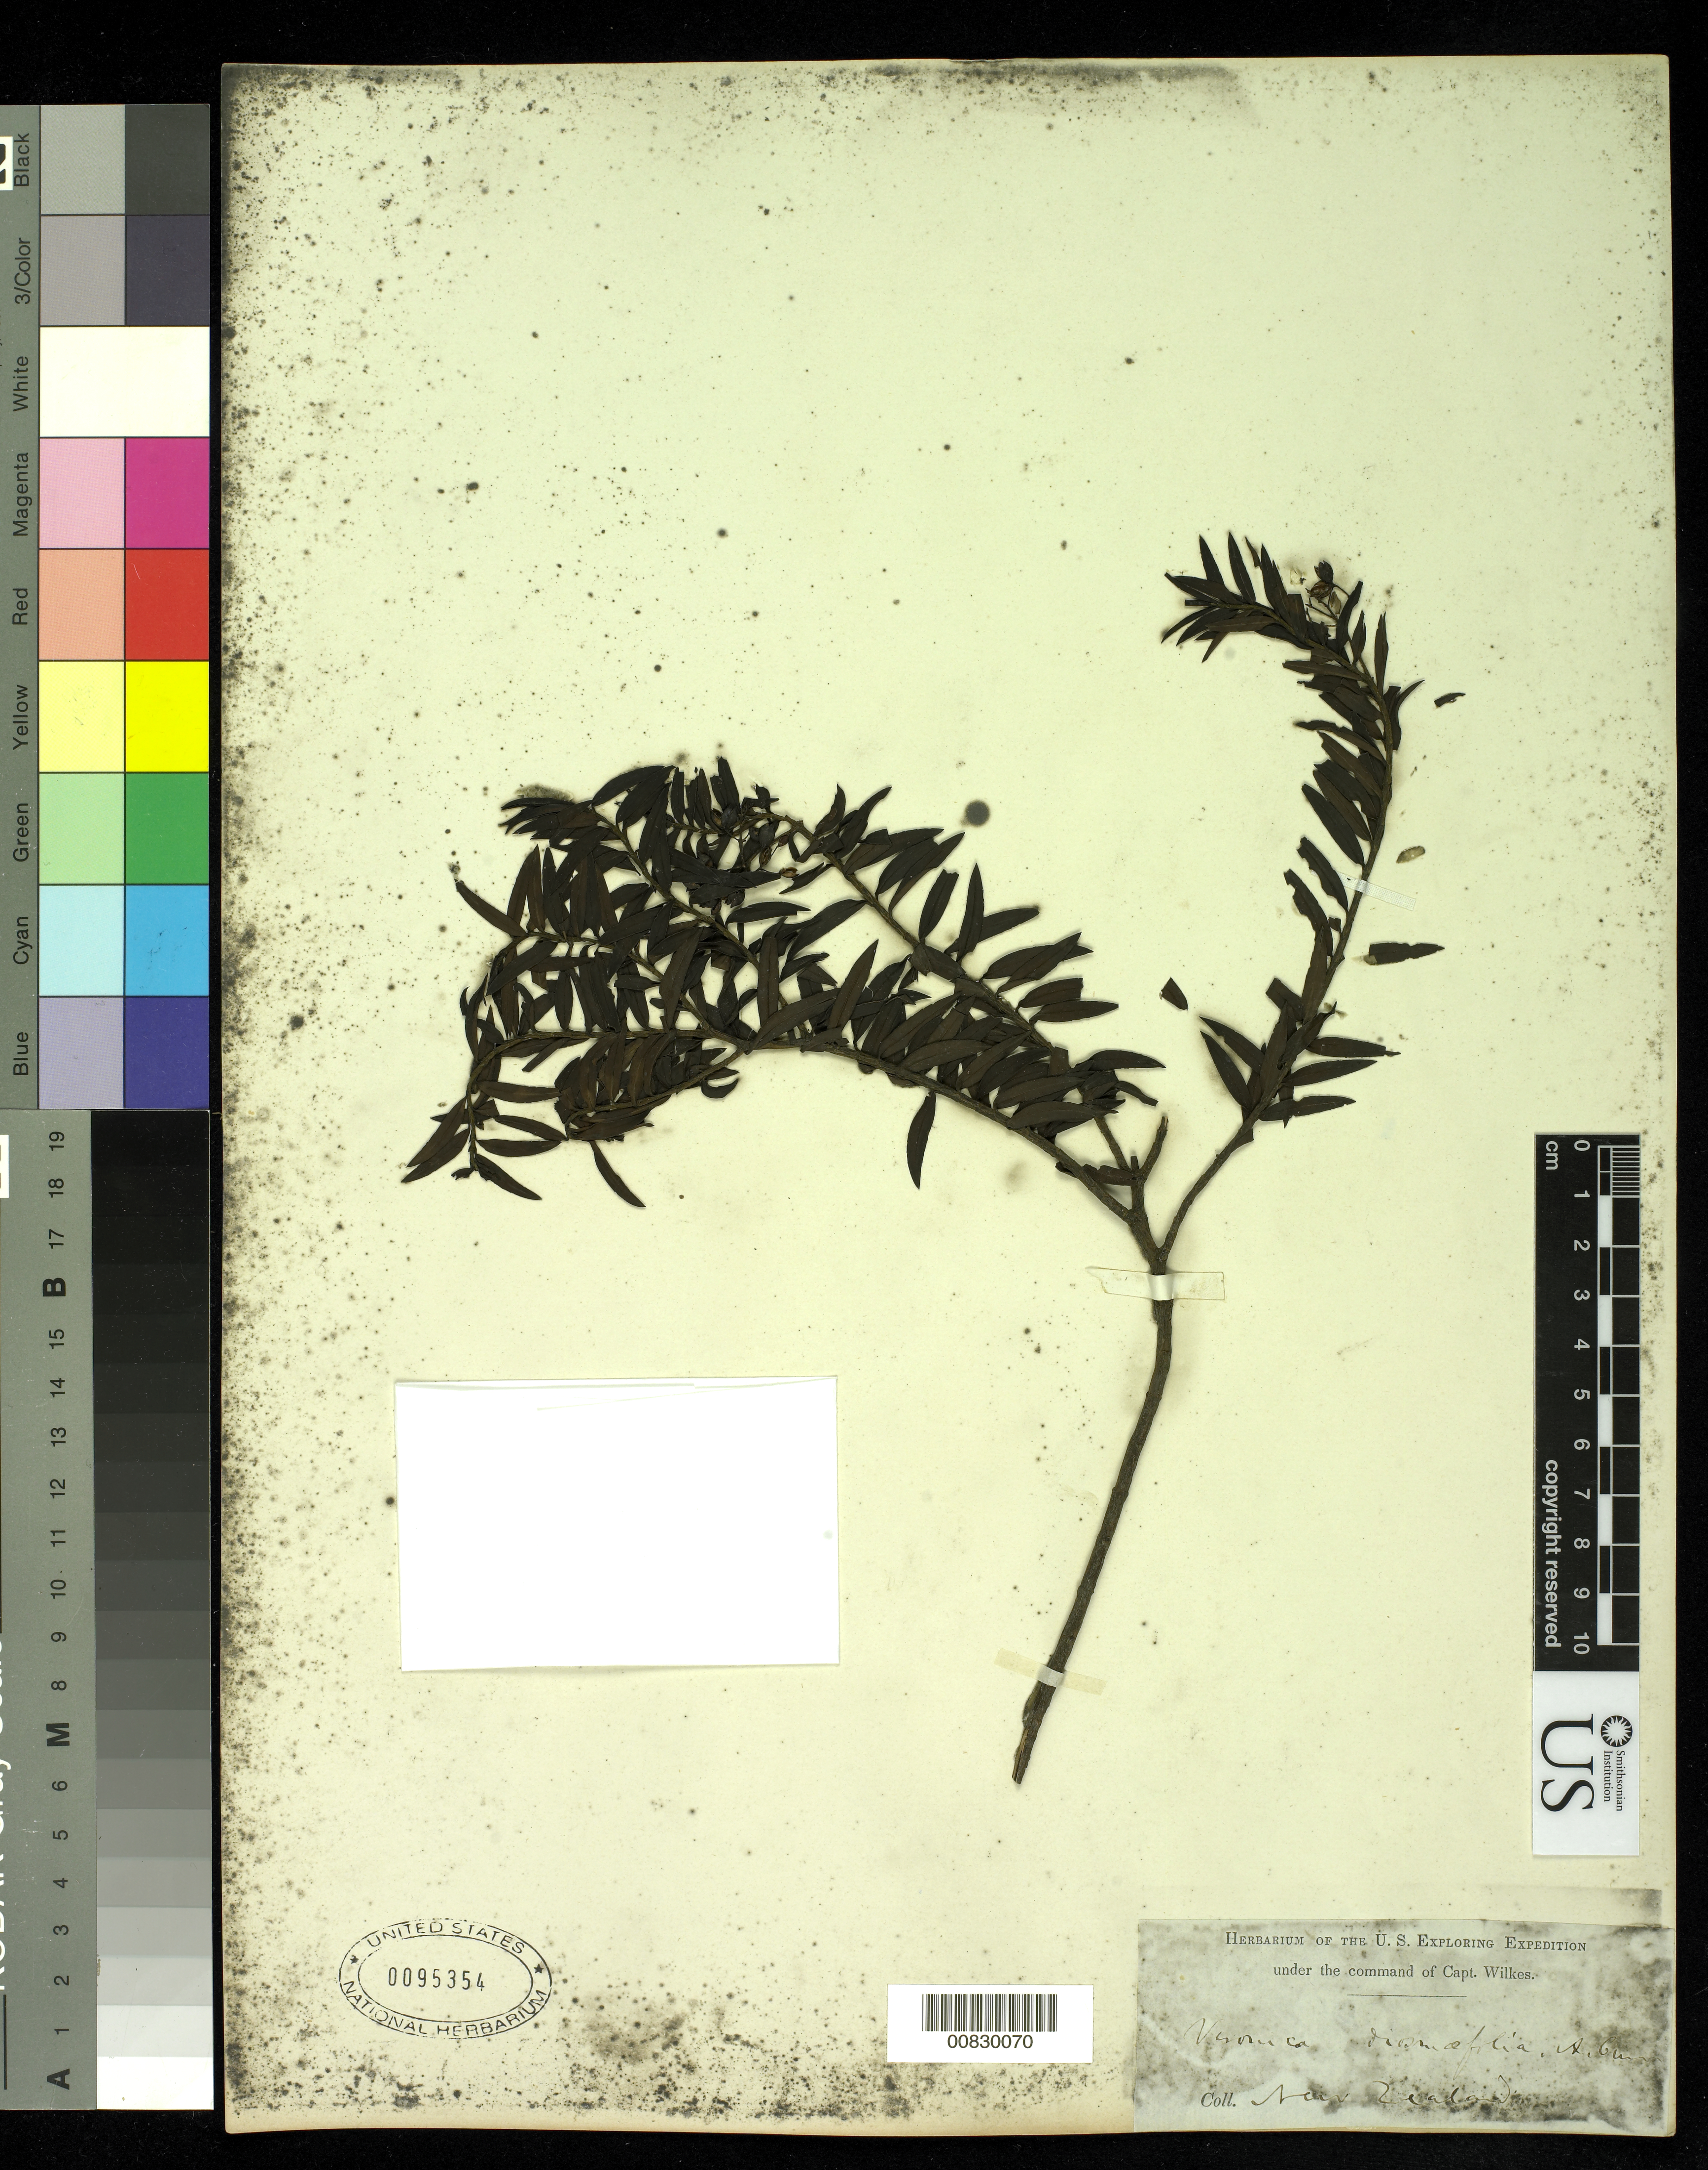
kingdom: Plantae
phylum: Tracheophyta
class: Magnoliopsida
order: Lamiales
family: Plantaginaceae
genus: Hebe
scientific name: Hebe diosmifolia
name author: (A. Cunn.) Andersen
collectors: Wilkes Explor. Exped.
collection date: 1838/1842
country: New Zealand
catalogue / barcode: US 95354